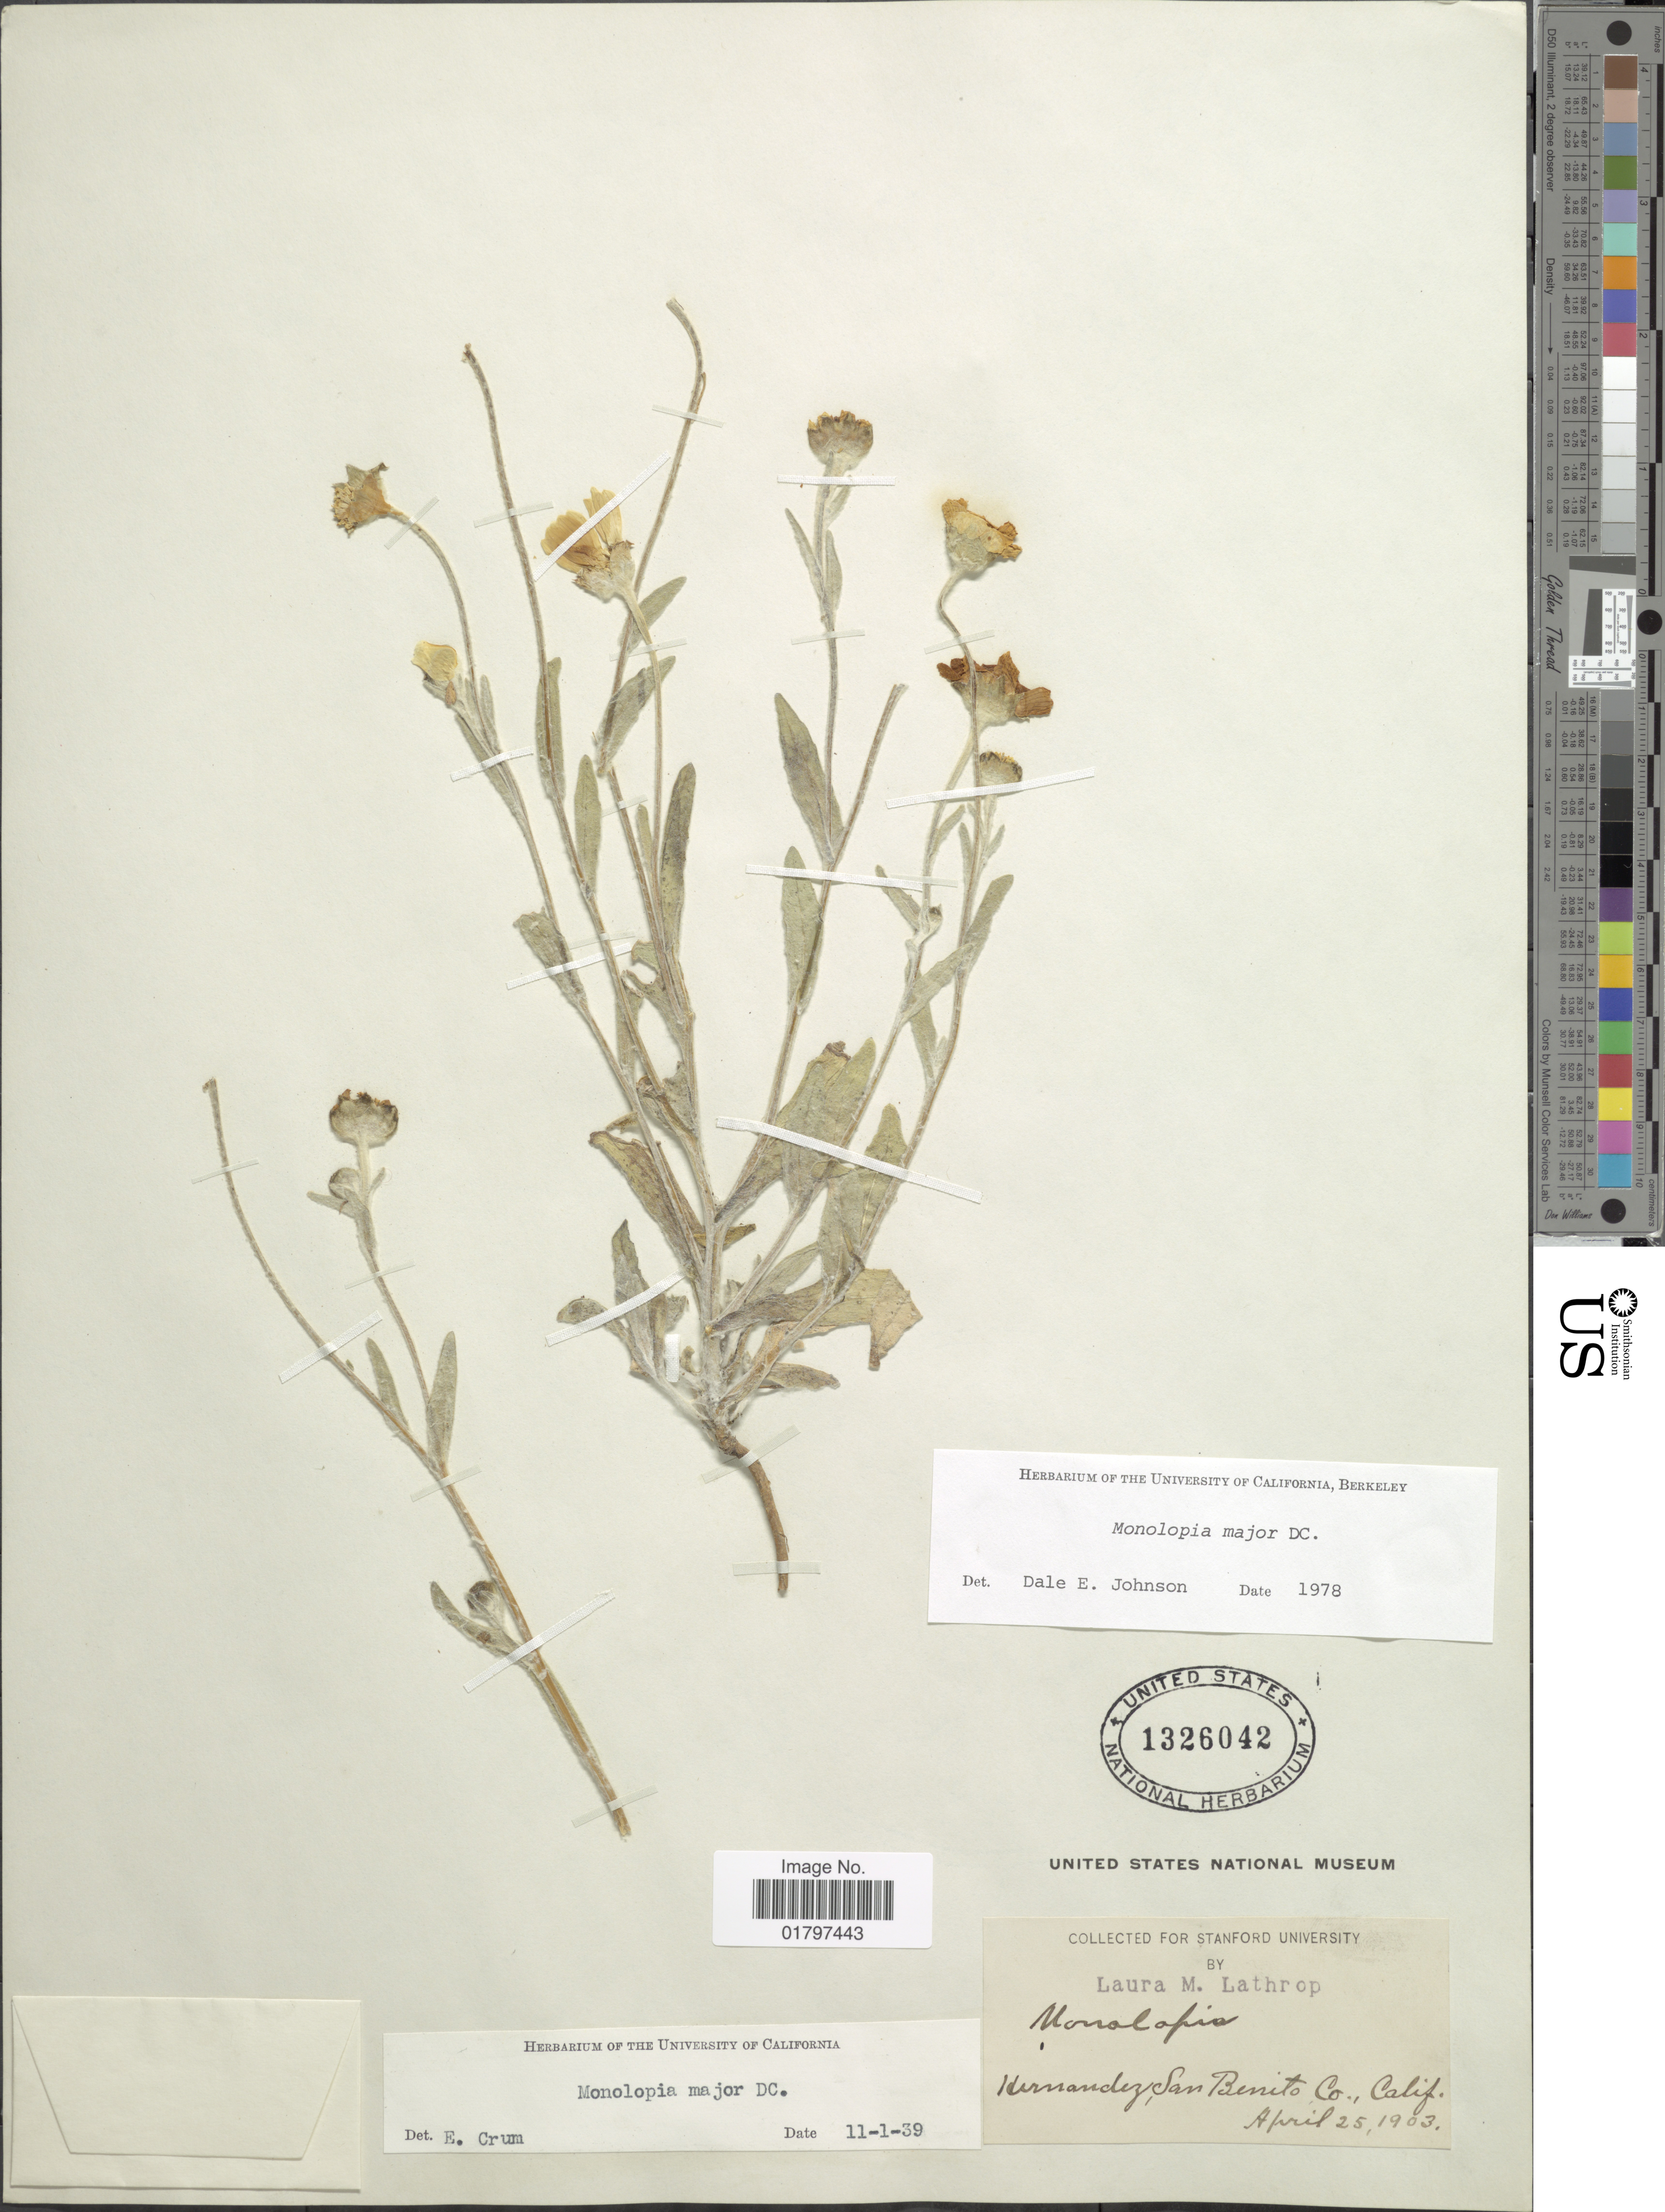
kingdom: Plantae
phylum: Tracheophyta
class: Magnoliopsida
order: Asterales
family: Asteraceae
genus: Monolopia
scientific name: Monolopia major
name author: DC.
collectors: L. M. Lathrop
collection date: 1903-04-25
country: United States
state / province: California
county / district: San Benito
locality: Hernandez, San Benito Co., Calif.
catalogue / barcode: US 1326042